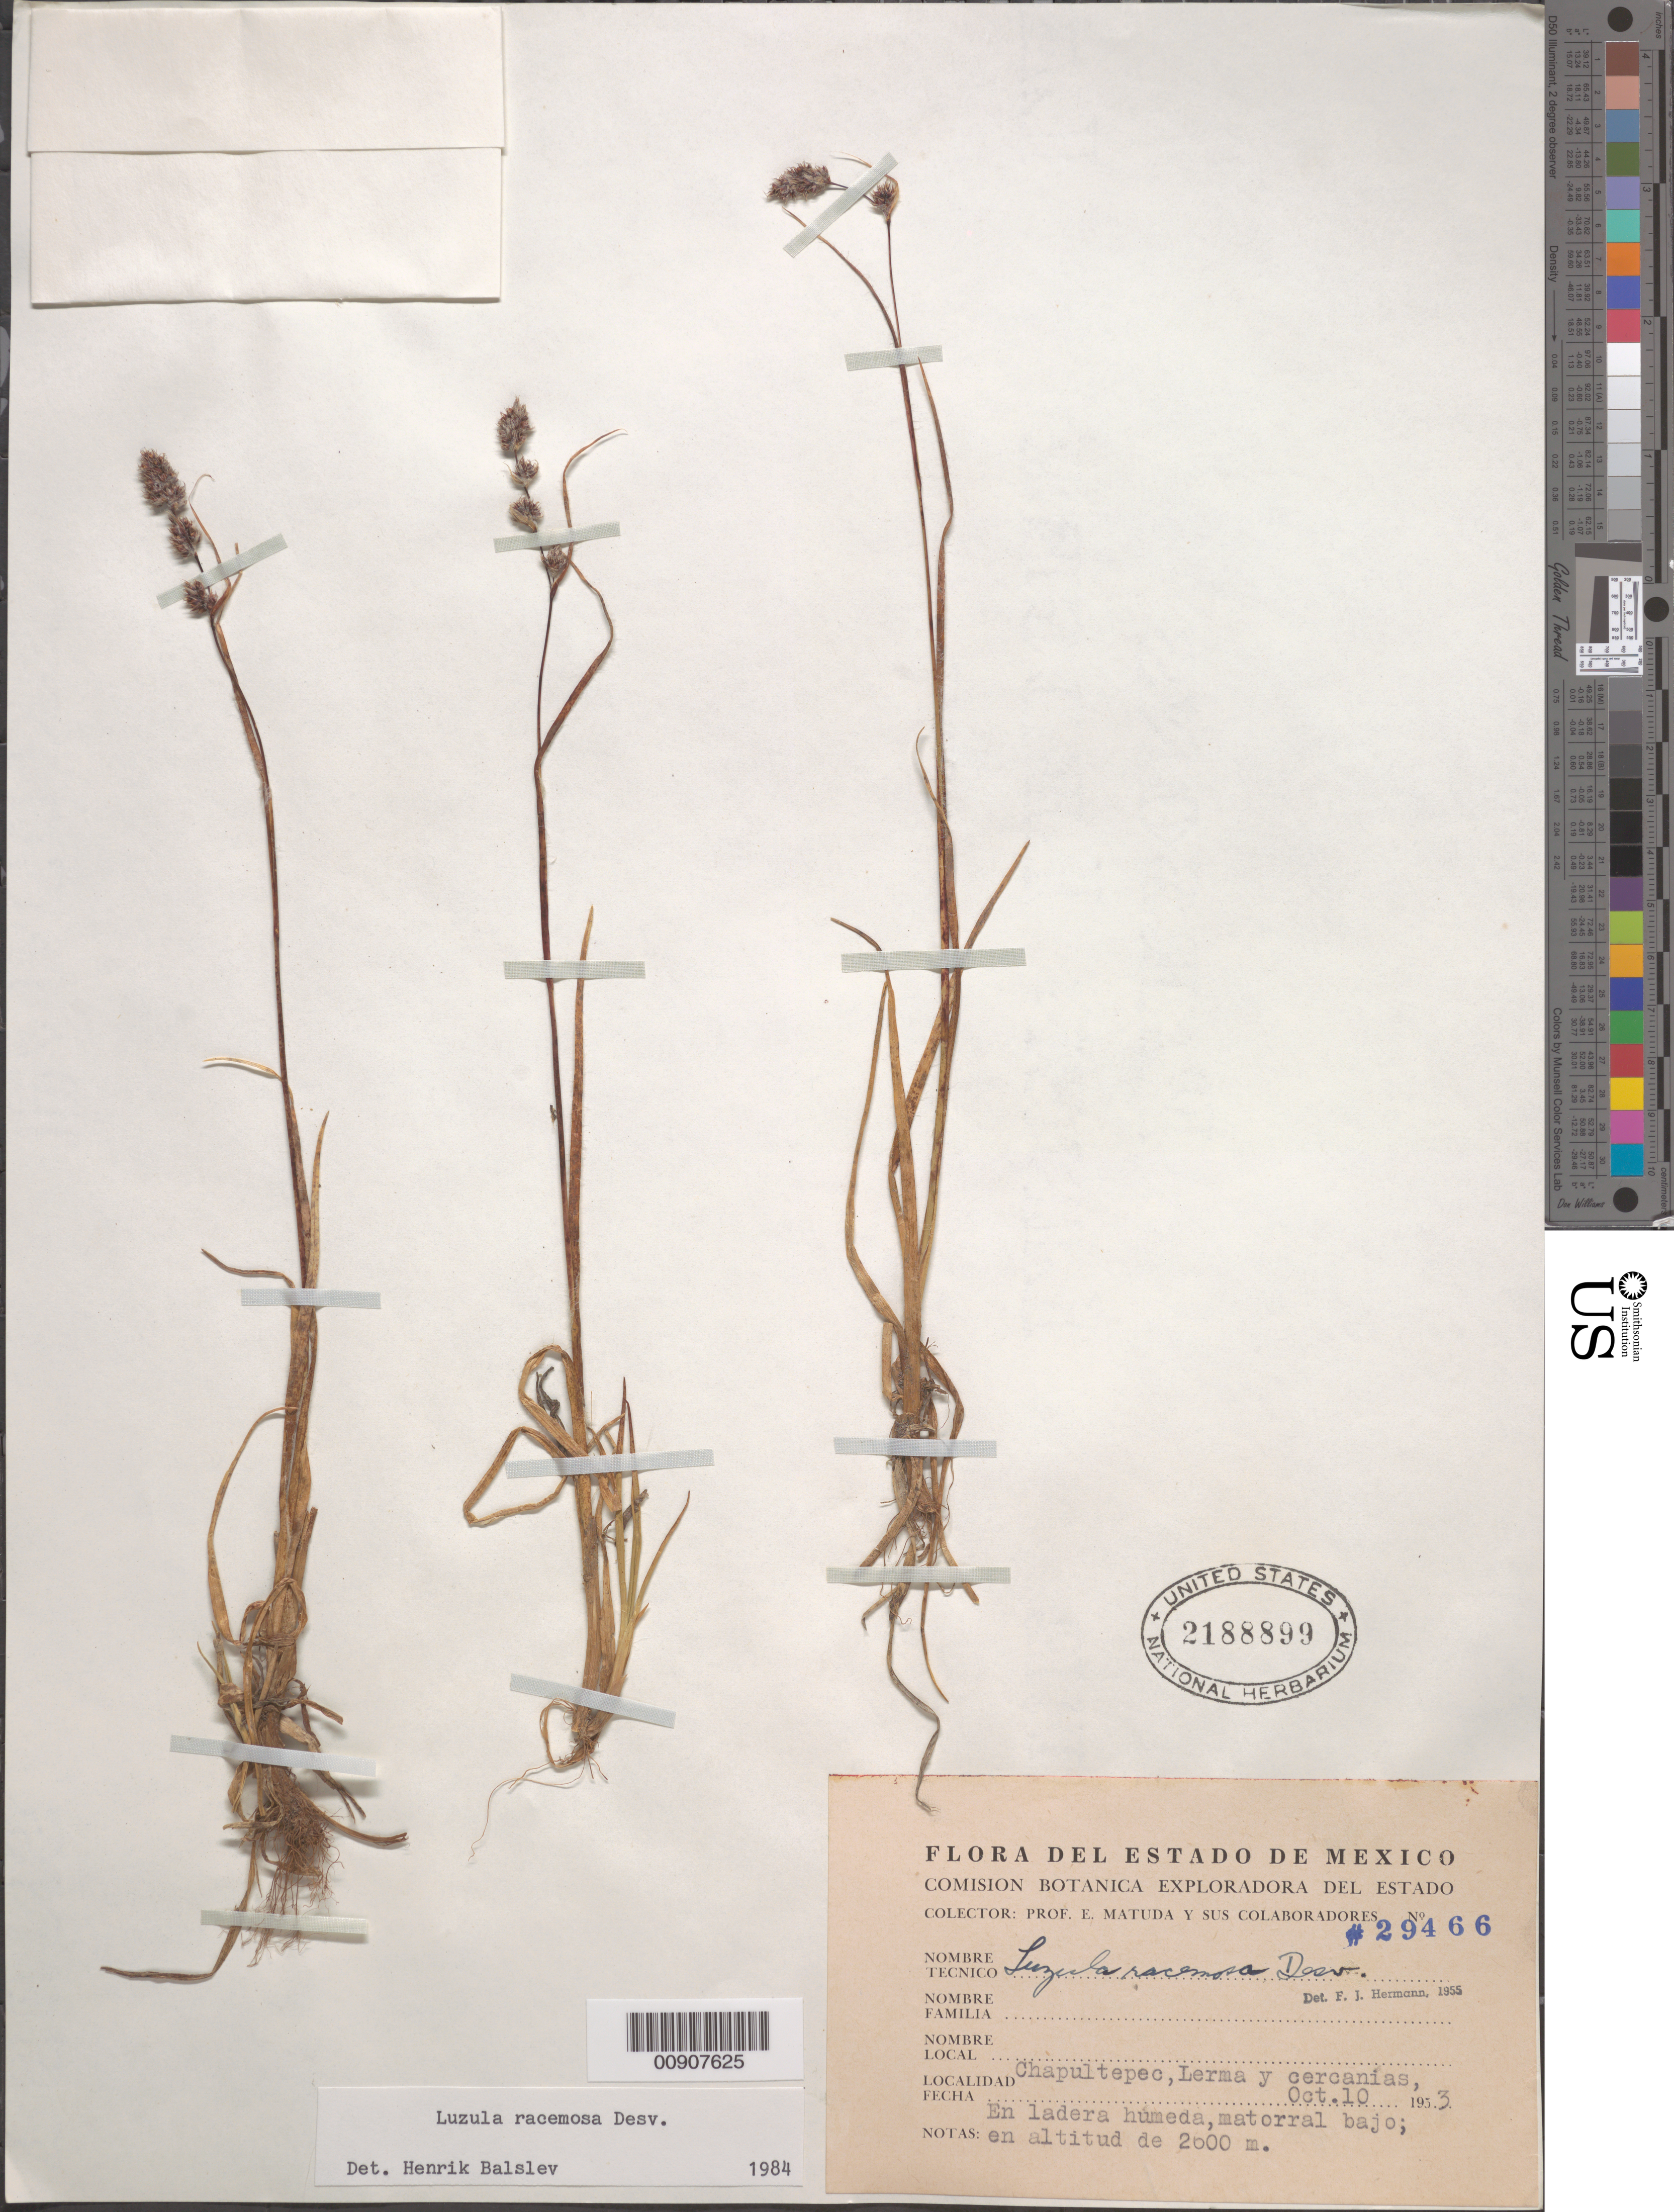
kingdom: Plantae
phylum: Tracheophyta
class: Liliopsida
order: Poales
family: Juncaceae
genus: Luzula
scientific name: Luzula racemosa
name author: Desv.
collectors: E. Matuda & et al.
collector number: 29466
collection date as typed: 10 Oct 1953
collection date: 1953-10-10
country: Mexico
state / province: México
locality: Chapultepec, Lerma y cercanias.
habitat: En ladera húmeda, matorral bajo.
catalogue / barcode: US 2188899